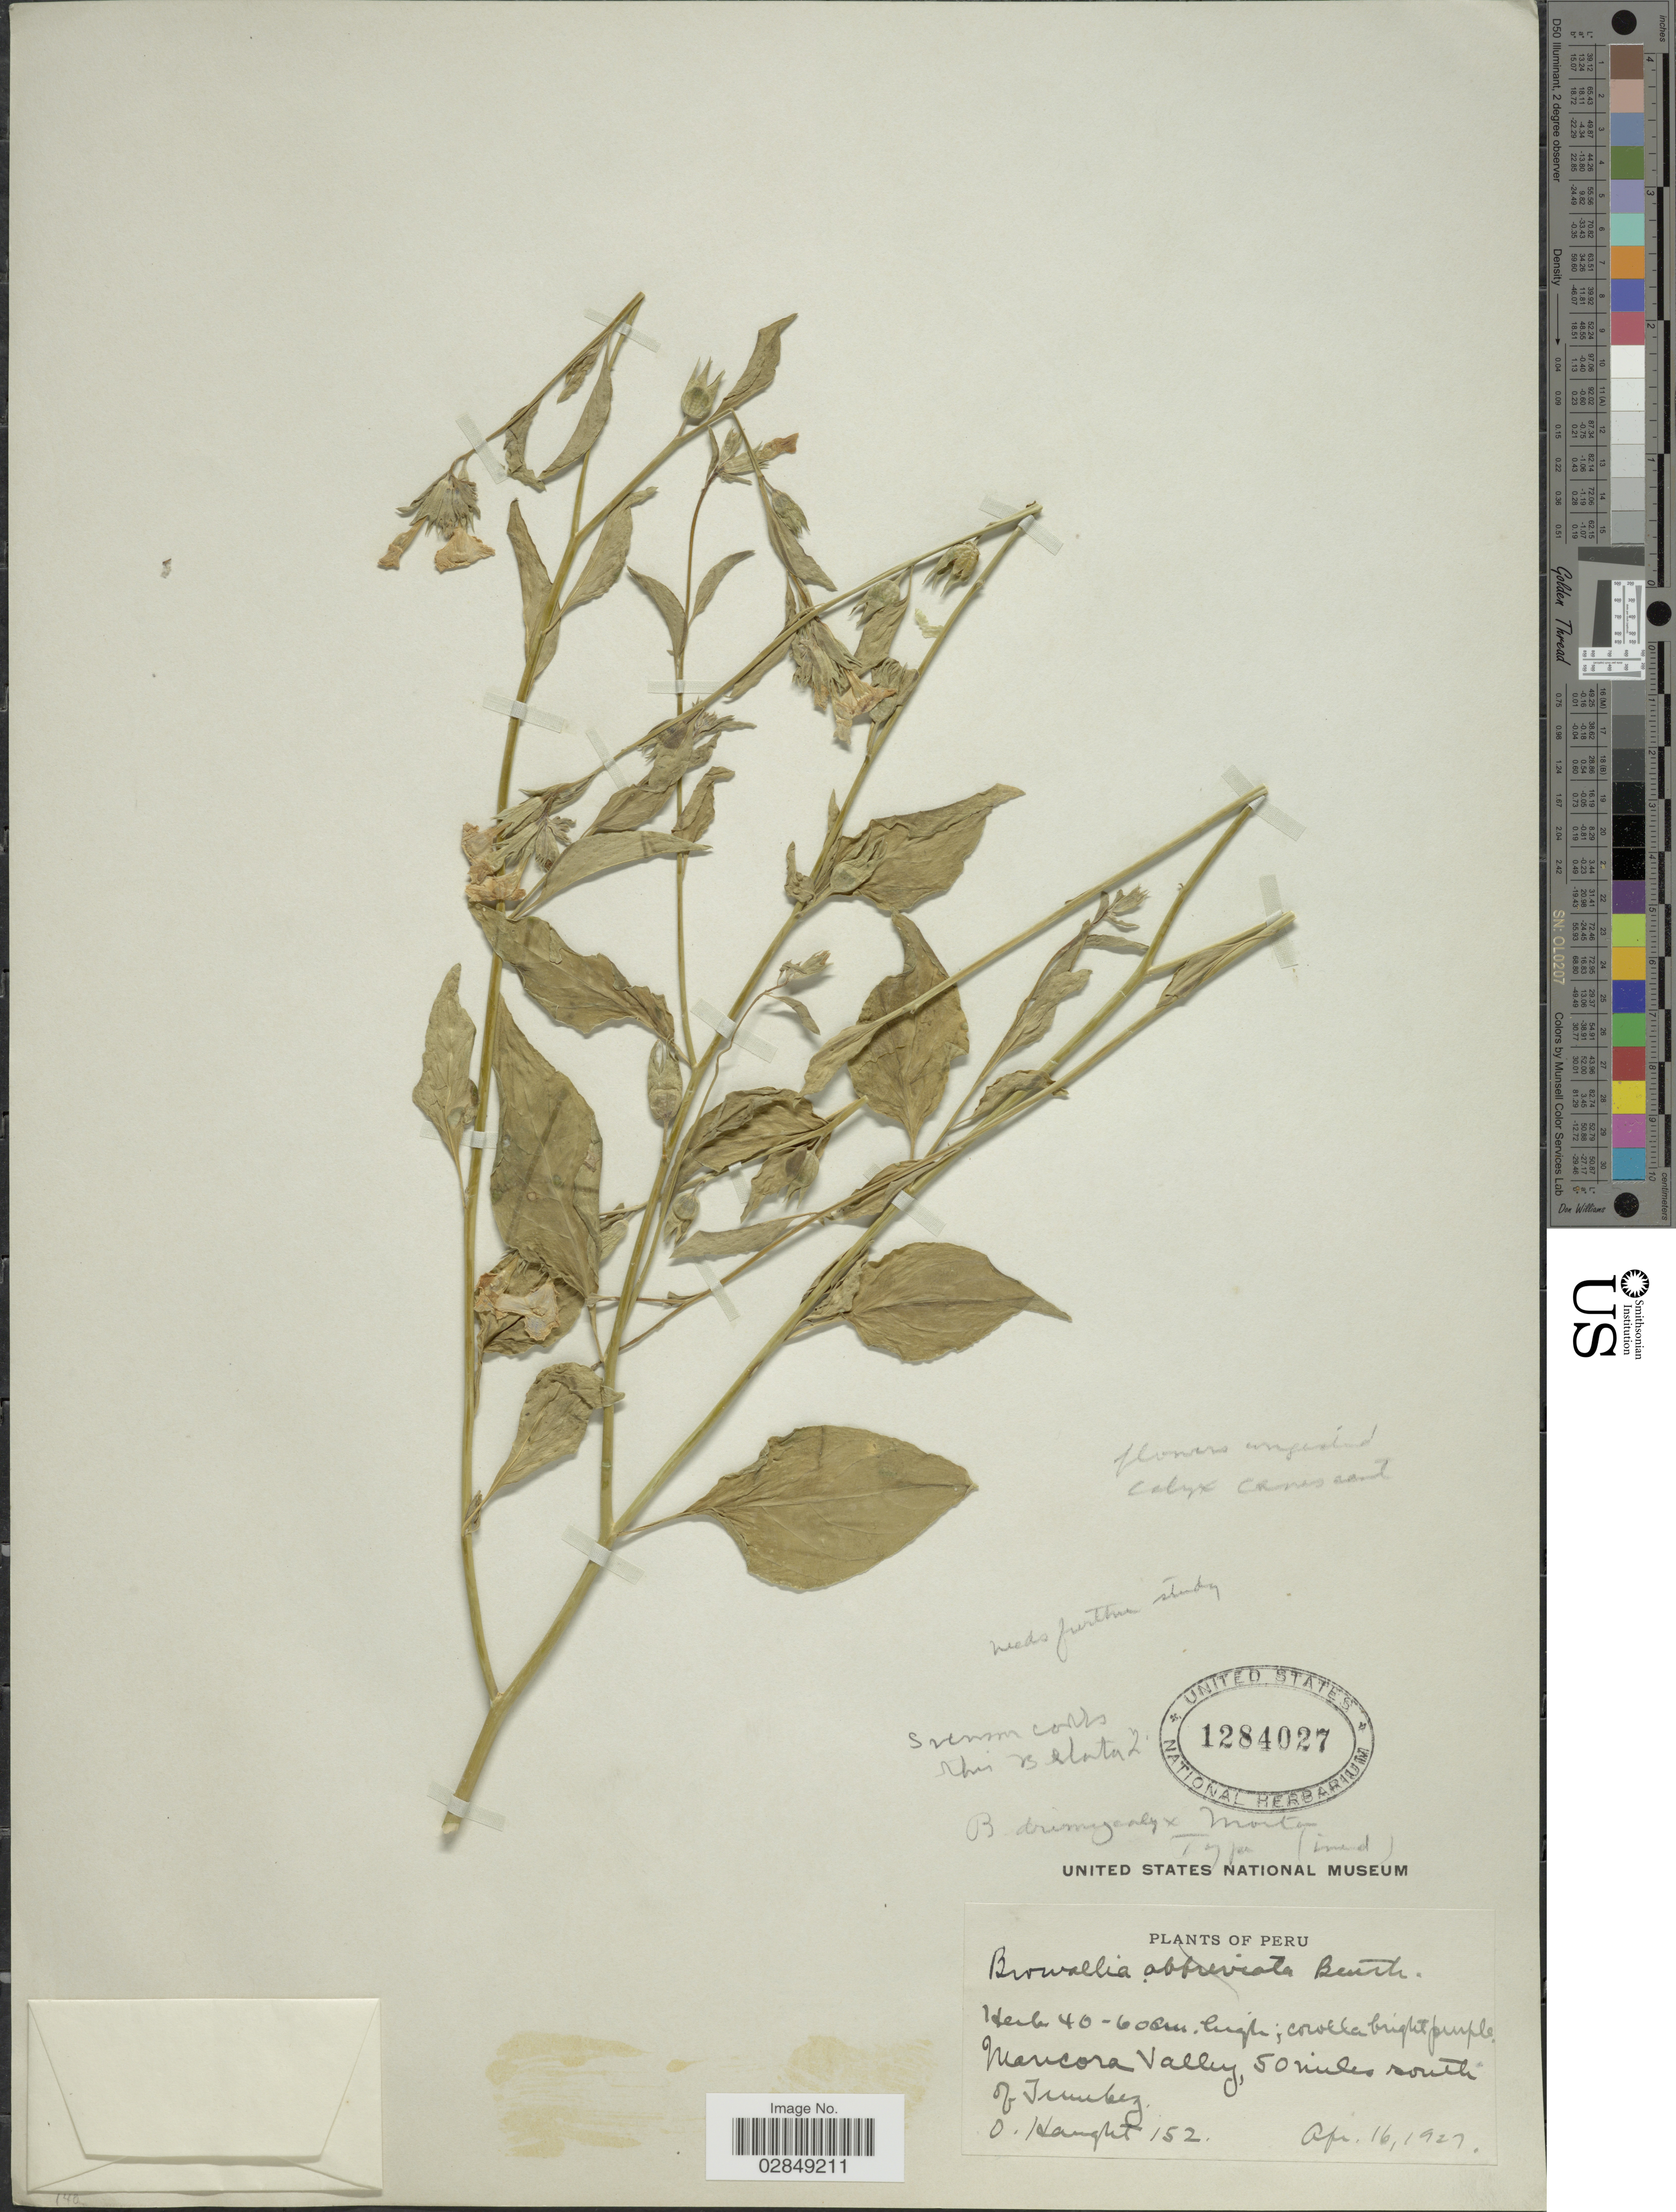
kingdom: Plantae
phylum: Tracheophyta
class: Magnoliopsida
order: Solanales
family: Solanaceae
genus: Browallia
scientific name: Browallia americana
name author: L.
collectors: O. Haught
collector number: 152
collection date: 1927-04-16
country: Peru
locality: Mancura Valley, 50 miles south of Tumbes.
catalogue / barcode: US 1284027